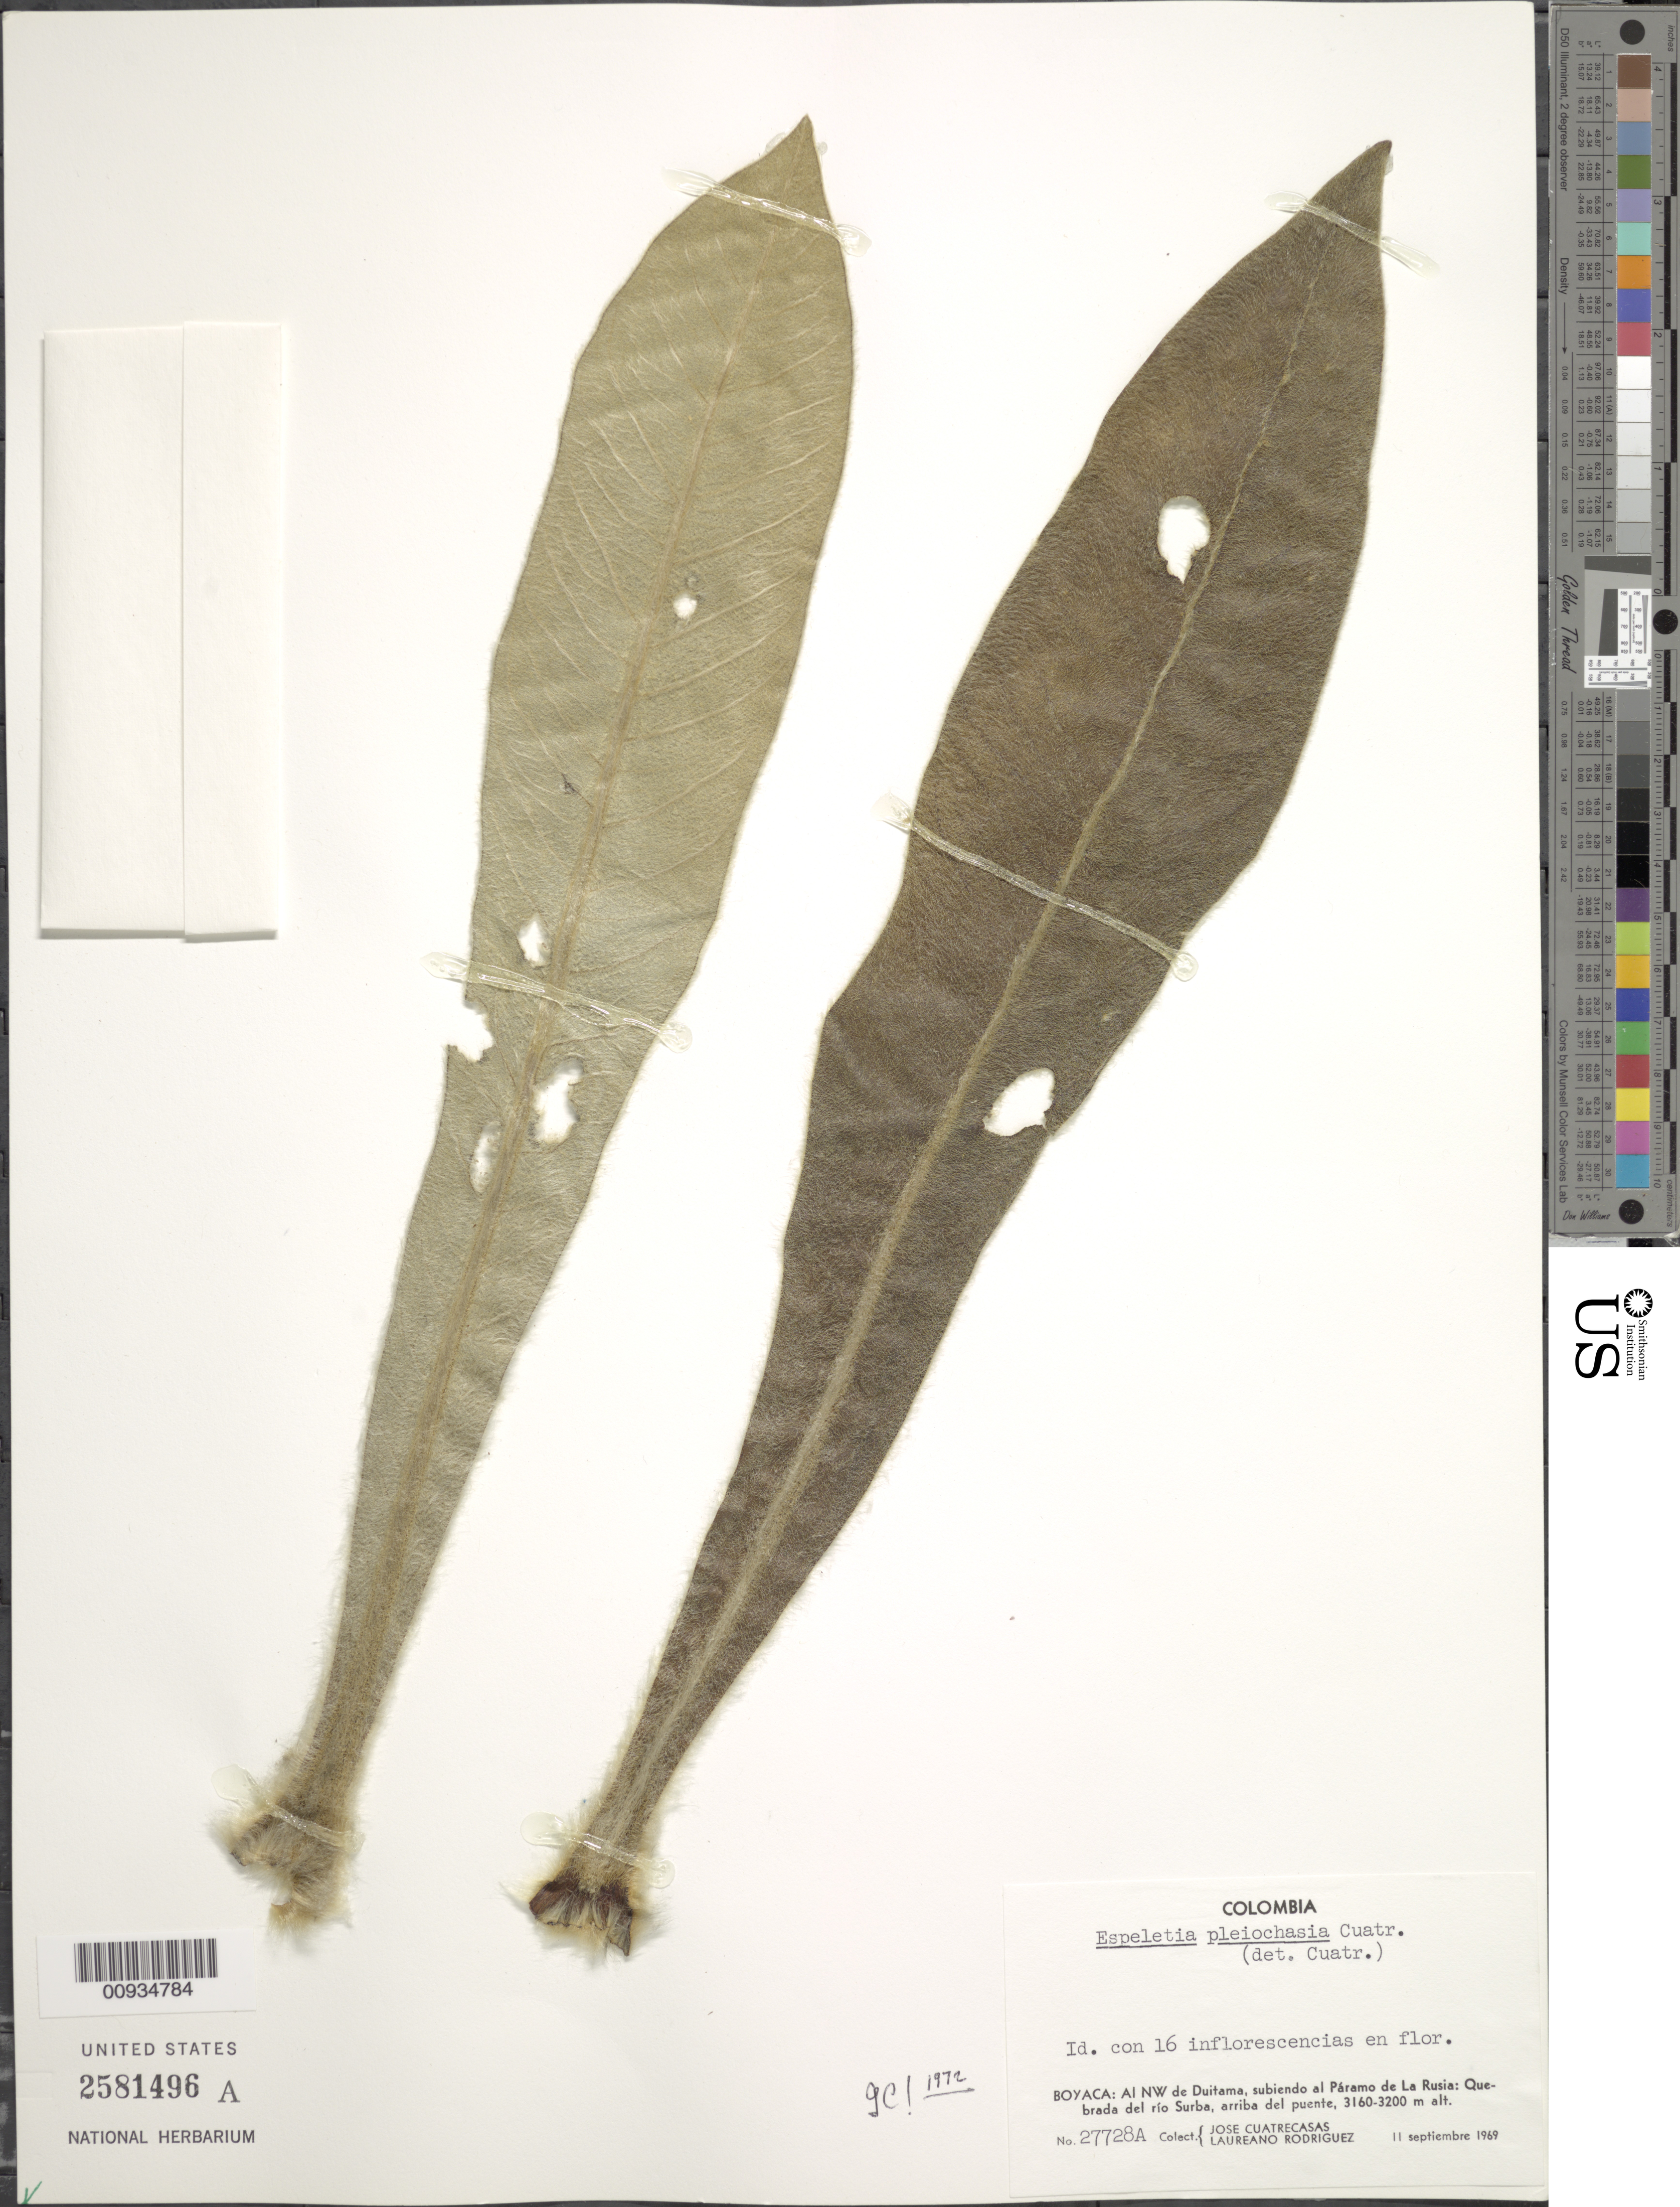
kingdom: Plantae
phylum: Tracheophyta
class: Magnoliopsida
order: Asterales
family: Asteraceae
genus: Espeletiopsis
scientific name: Espeletiopsis pleiochasia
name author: (Cuatrec.) Cuatrec.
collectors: J. Cuatrecasas & L. Rodriguez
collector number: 27728A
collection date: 1969-09-11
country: Colombia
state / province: Boyacá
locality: Al NW de Duitama, subiendo al Paramo de La Rusia, Quebrada del rio Surba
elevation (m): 3160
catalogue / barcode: US 2581496A